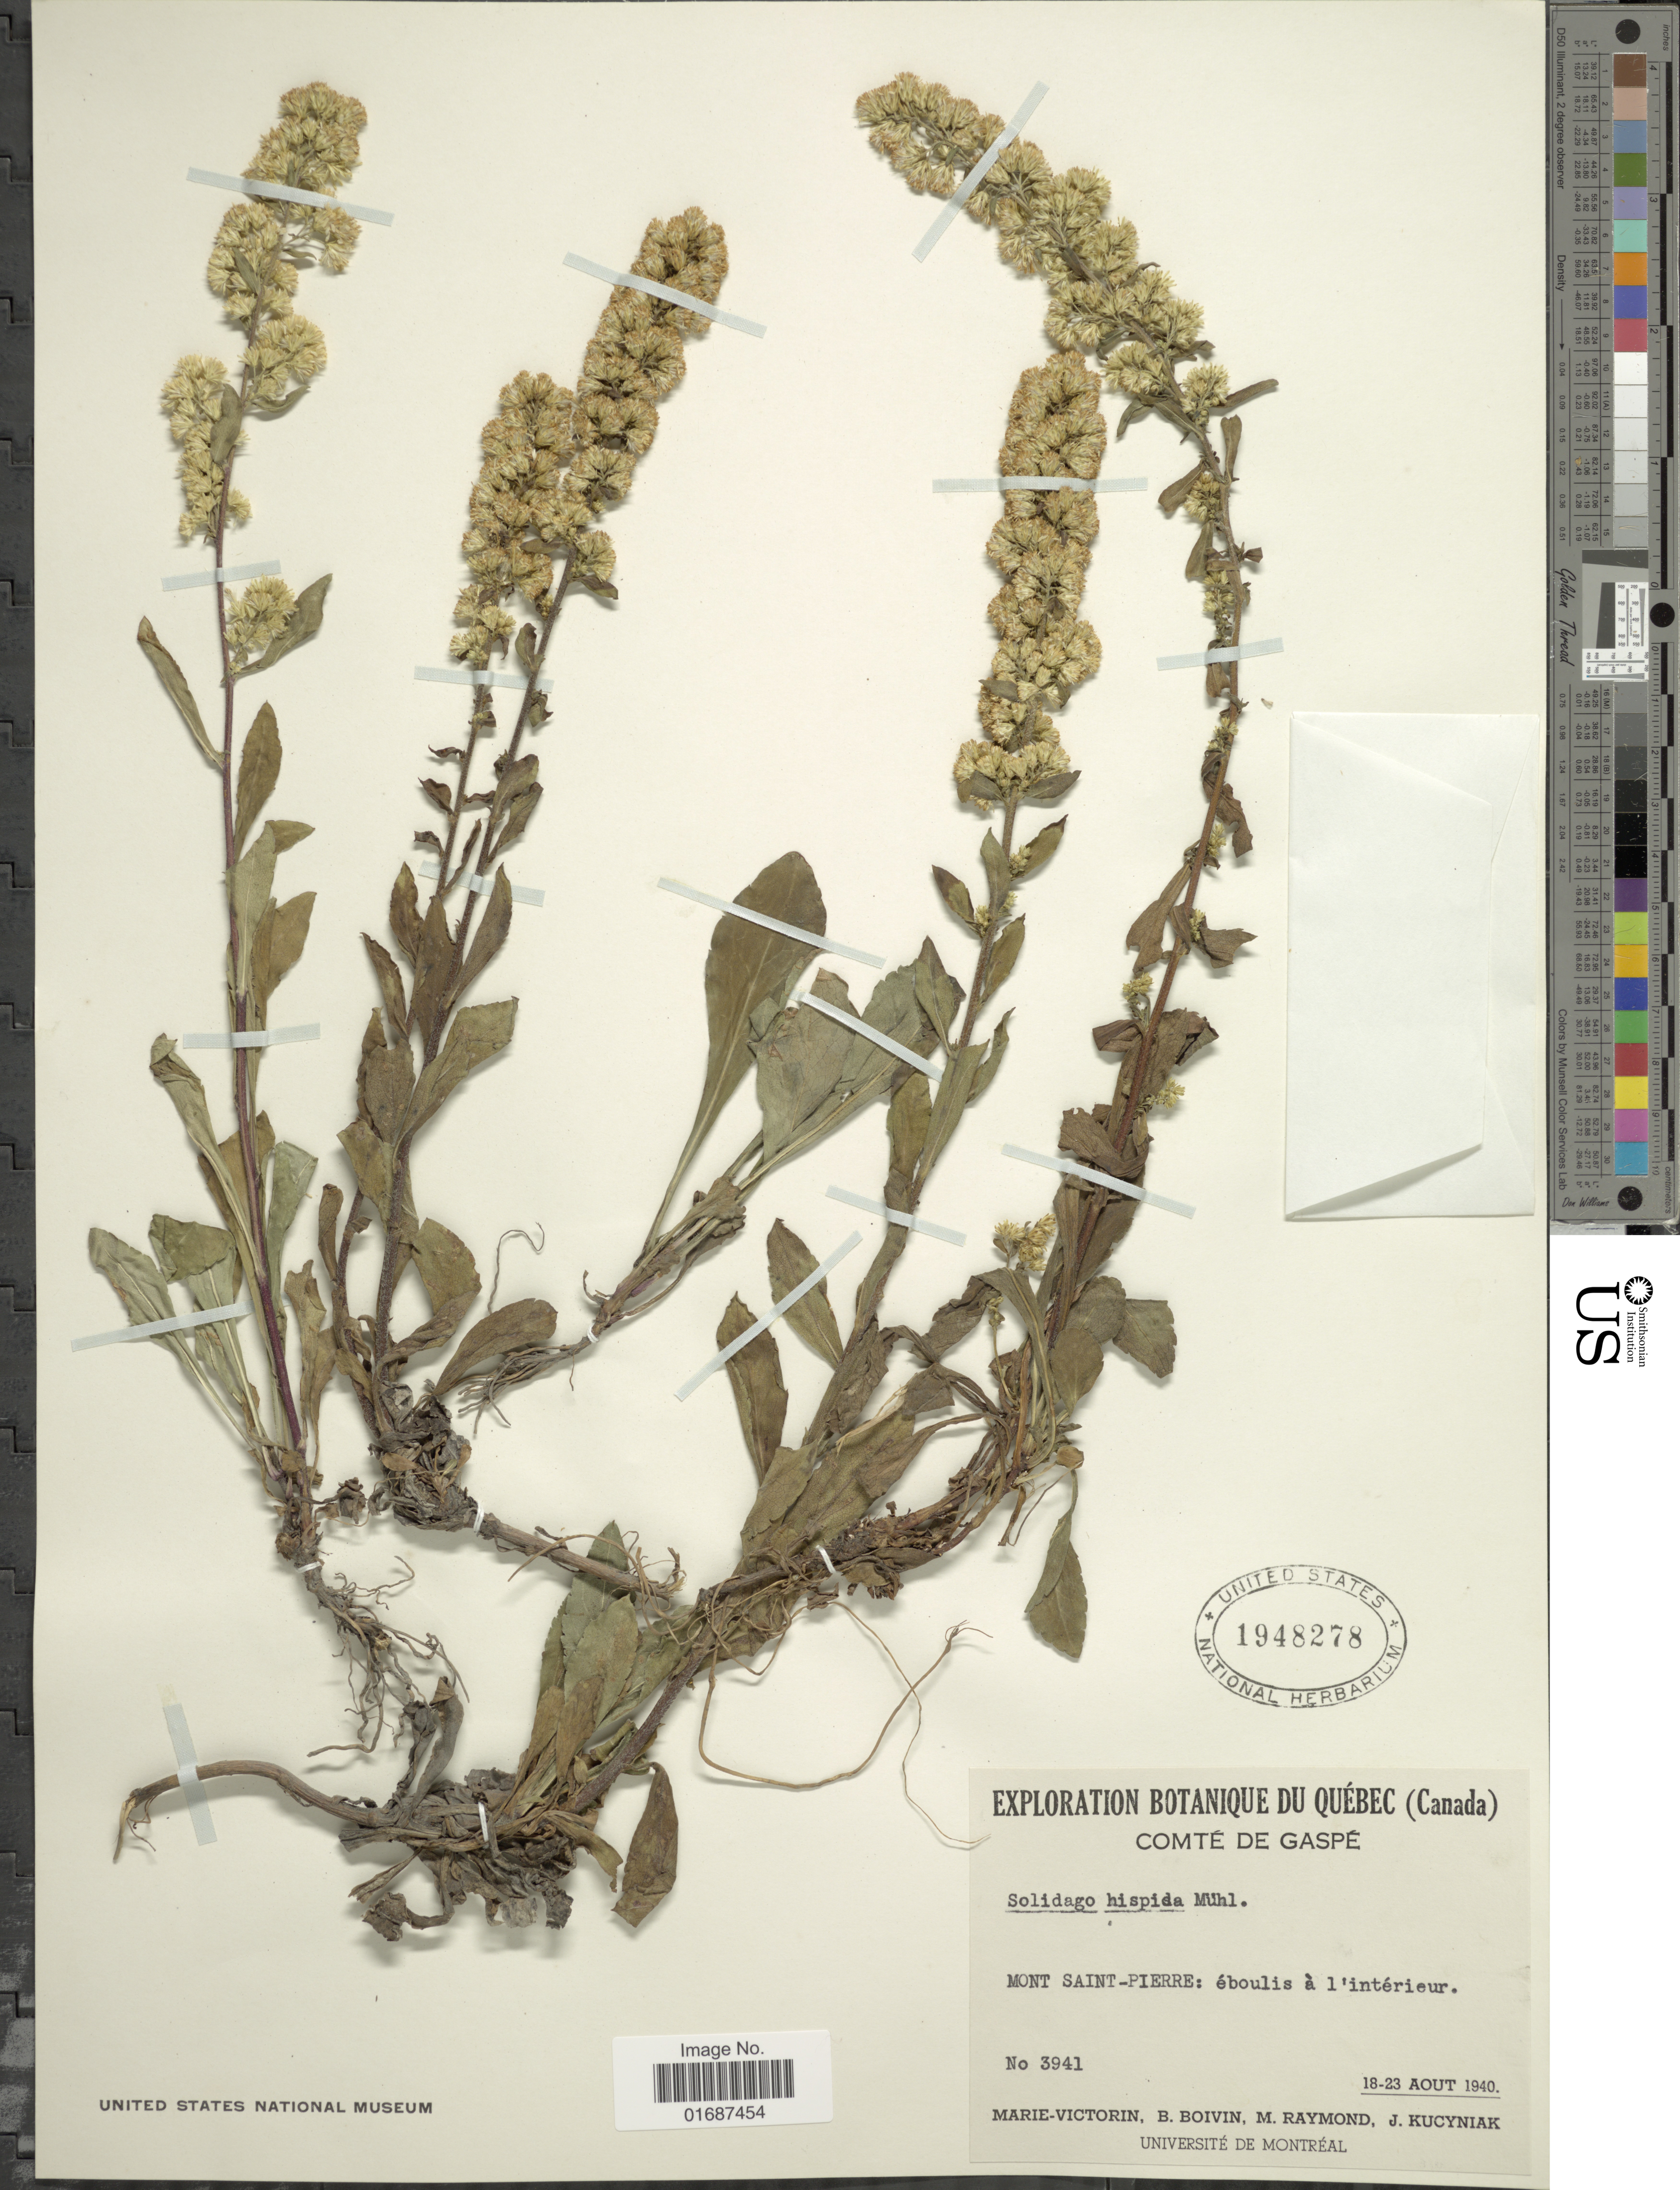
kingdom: Plantae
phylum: Tracheophyta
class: Magnoliopsida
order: Asterales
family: Asteraceae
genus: Solidago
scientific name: Solidago hispida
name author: Muhl. ex Willd.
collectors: -. Marie-Victorin, J. R. B. Boivin, M. Raymond & J. Kucyniak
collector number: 3941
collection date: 1940-08-18/1940-08-23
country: Canada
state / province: Quebec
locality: Comte de Gaspe, Mont Saint-Pierre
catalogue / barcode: US 1948278